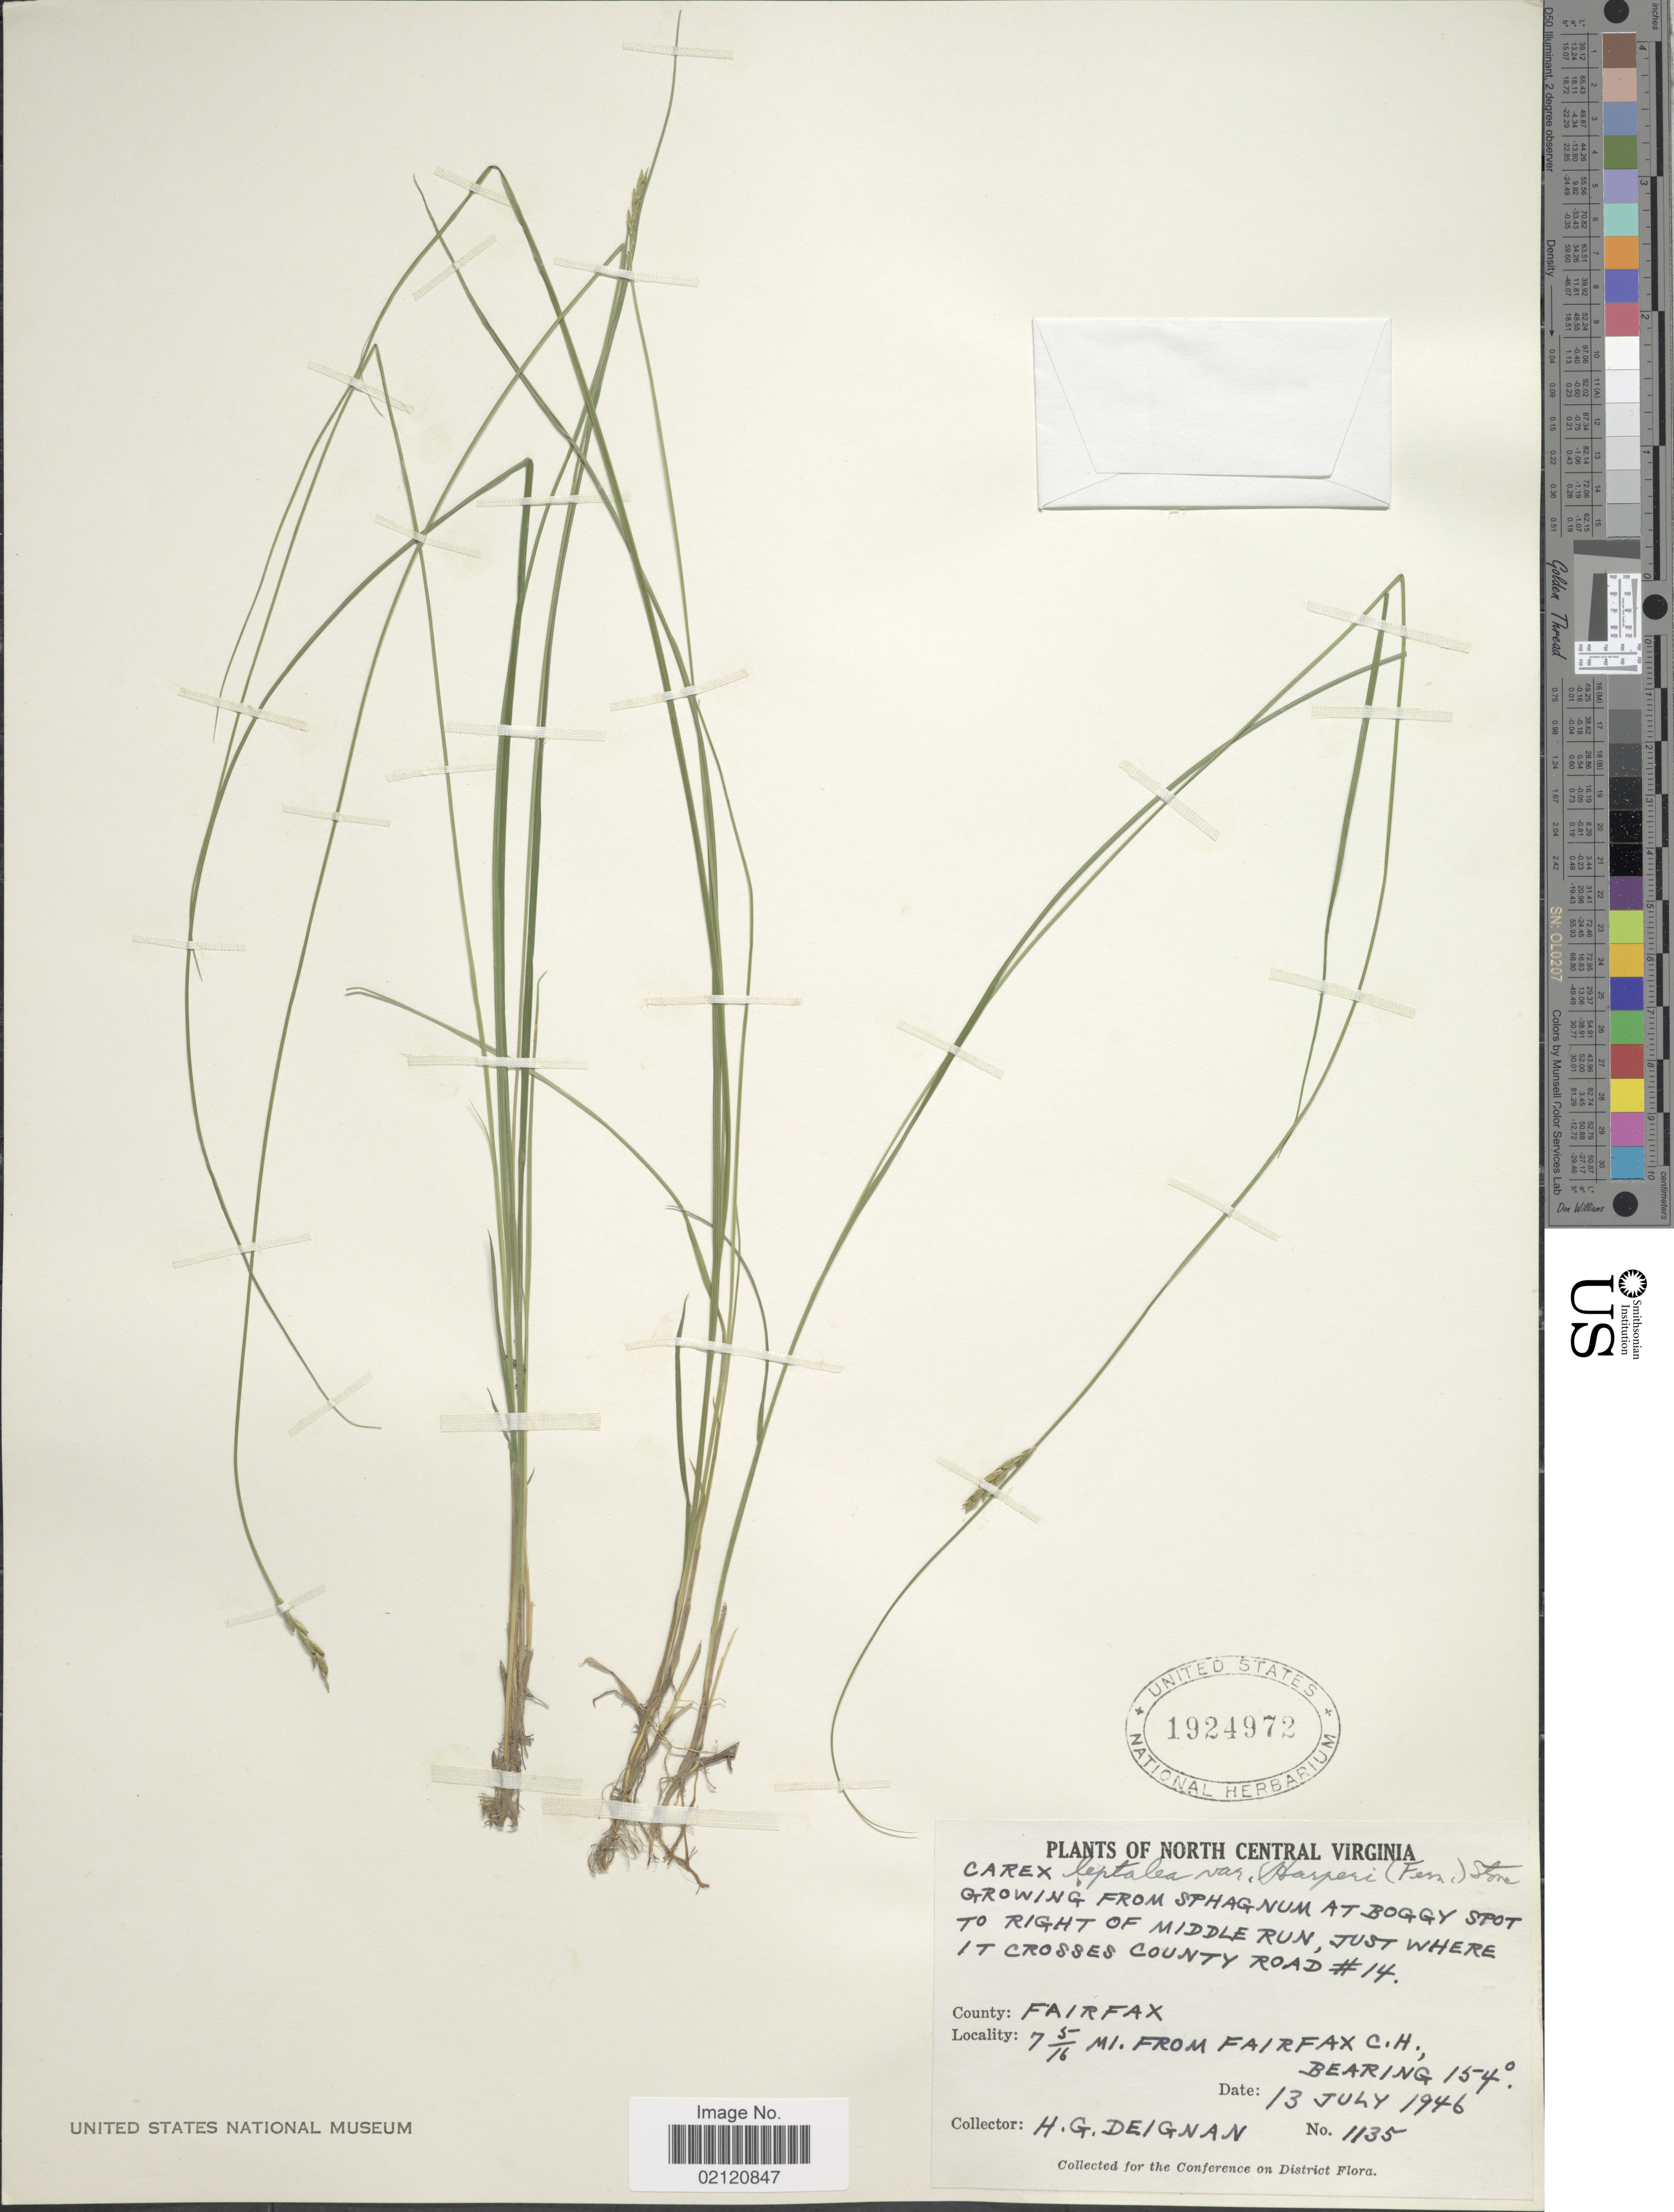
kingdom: Plantae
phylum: Tracheophyta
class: Liliopsida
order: Poales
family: Cyperaceae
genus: Carex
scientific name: Carex leptalea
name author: Wahlenb.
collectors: H. Deignan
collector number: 1135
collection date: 1946-07-13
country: United States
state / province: Virginia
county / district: Fairfax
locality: North Central Virginia, Growing from Sphagnum at boggy spot to right of Middle Run, just where it crosses County Road #14, County Fairfax, 7 5/16 mi. from Farifax C.H. Bearing 154 °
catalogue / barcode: US 1924972